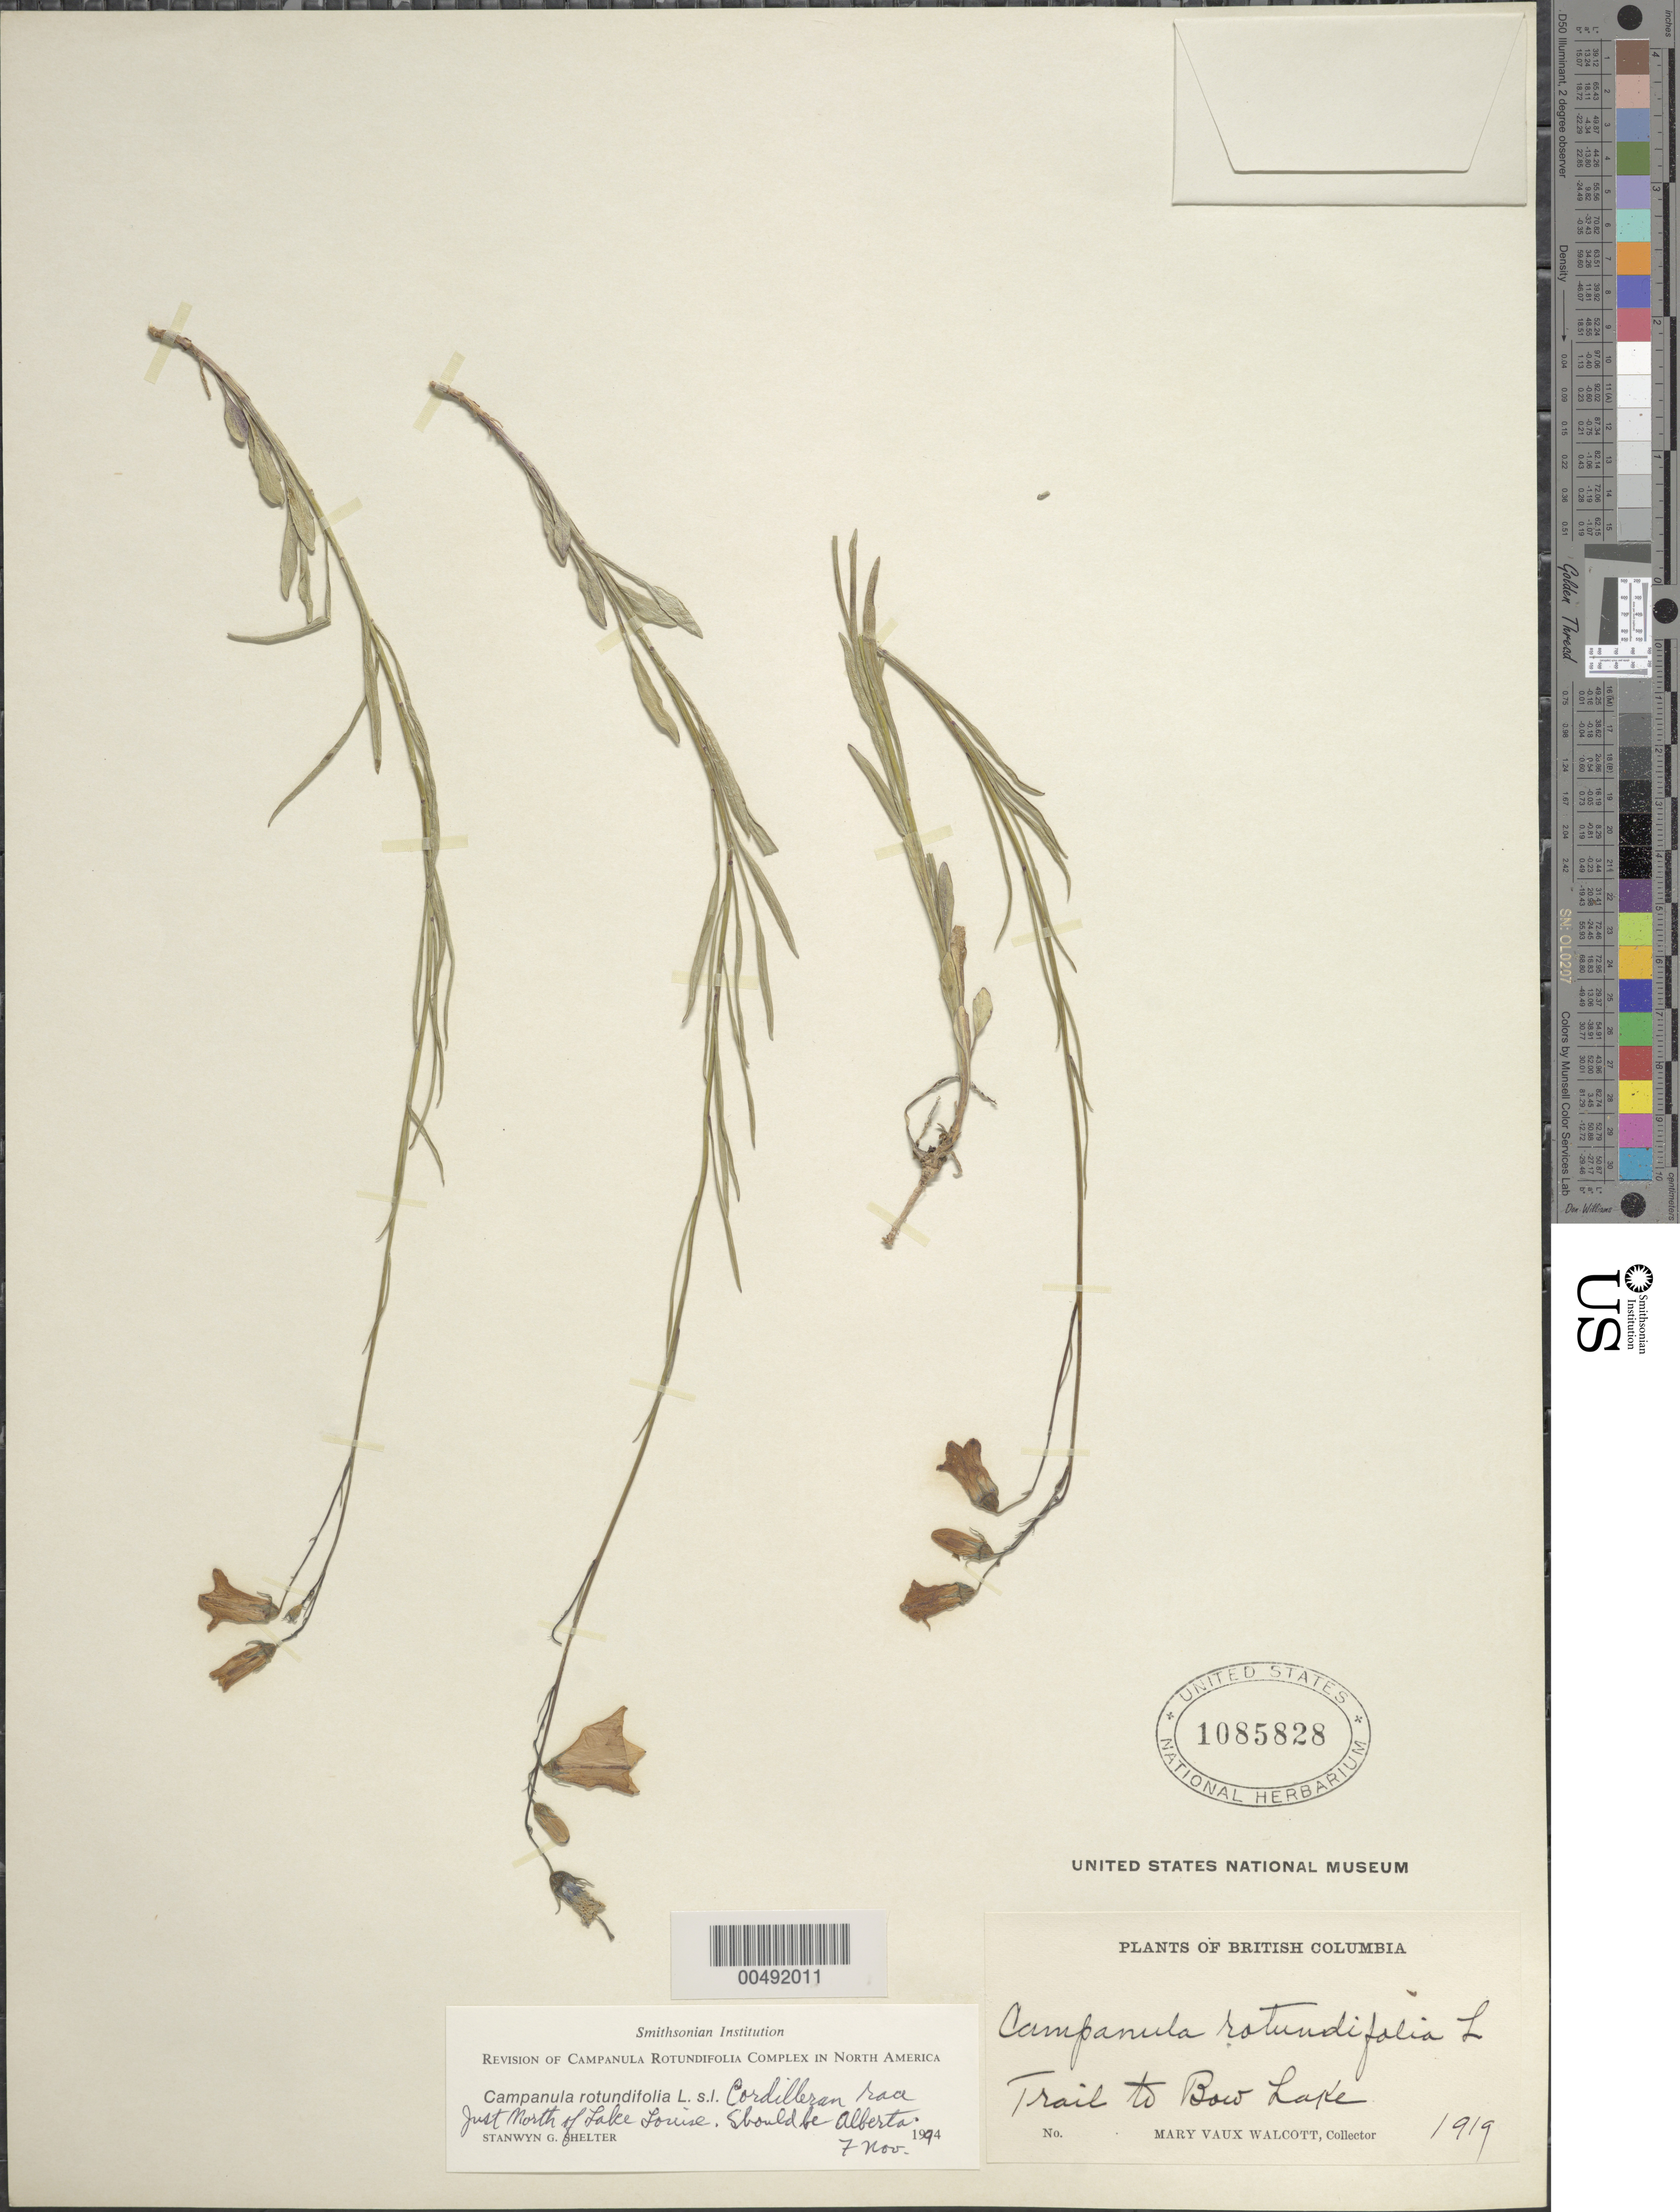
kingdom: Plantae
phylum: Tracheophyta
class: Magnoliopsida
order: Asterales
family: Campanulaceae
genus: Campanula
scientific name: Campanula rotundifolia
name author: L.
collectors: M. Walcott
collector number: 1919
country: Canada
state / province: British Columbia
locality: Trail to Bow Lake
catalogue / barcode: US 1085828